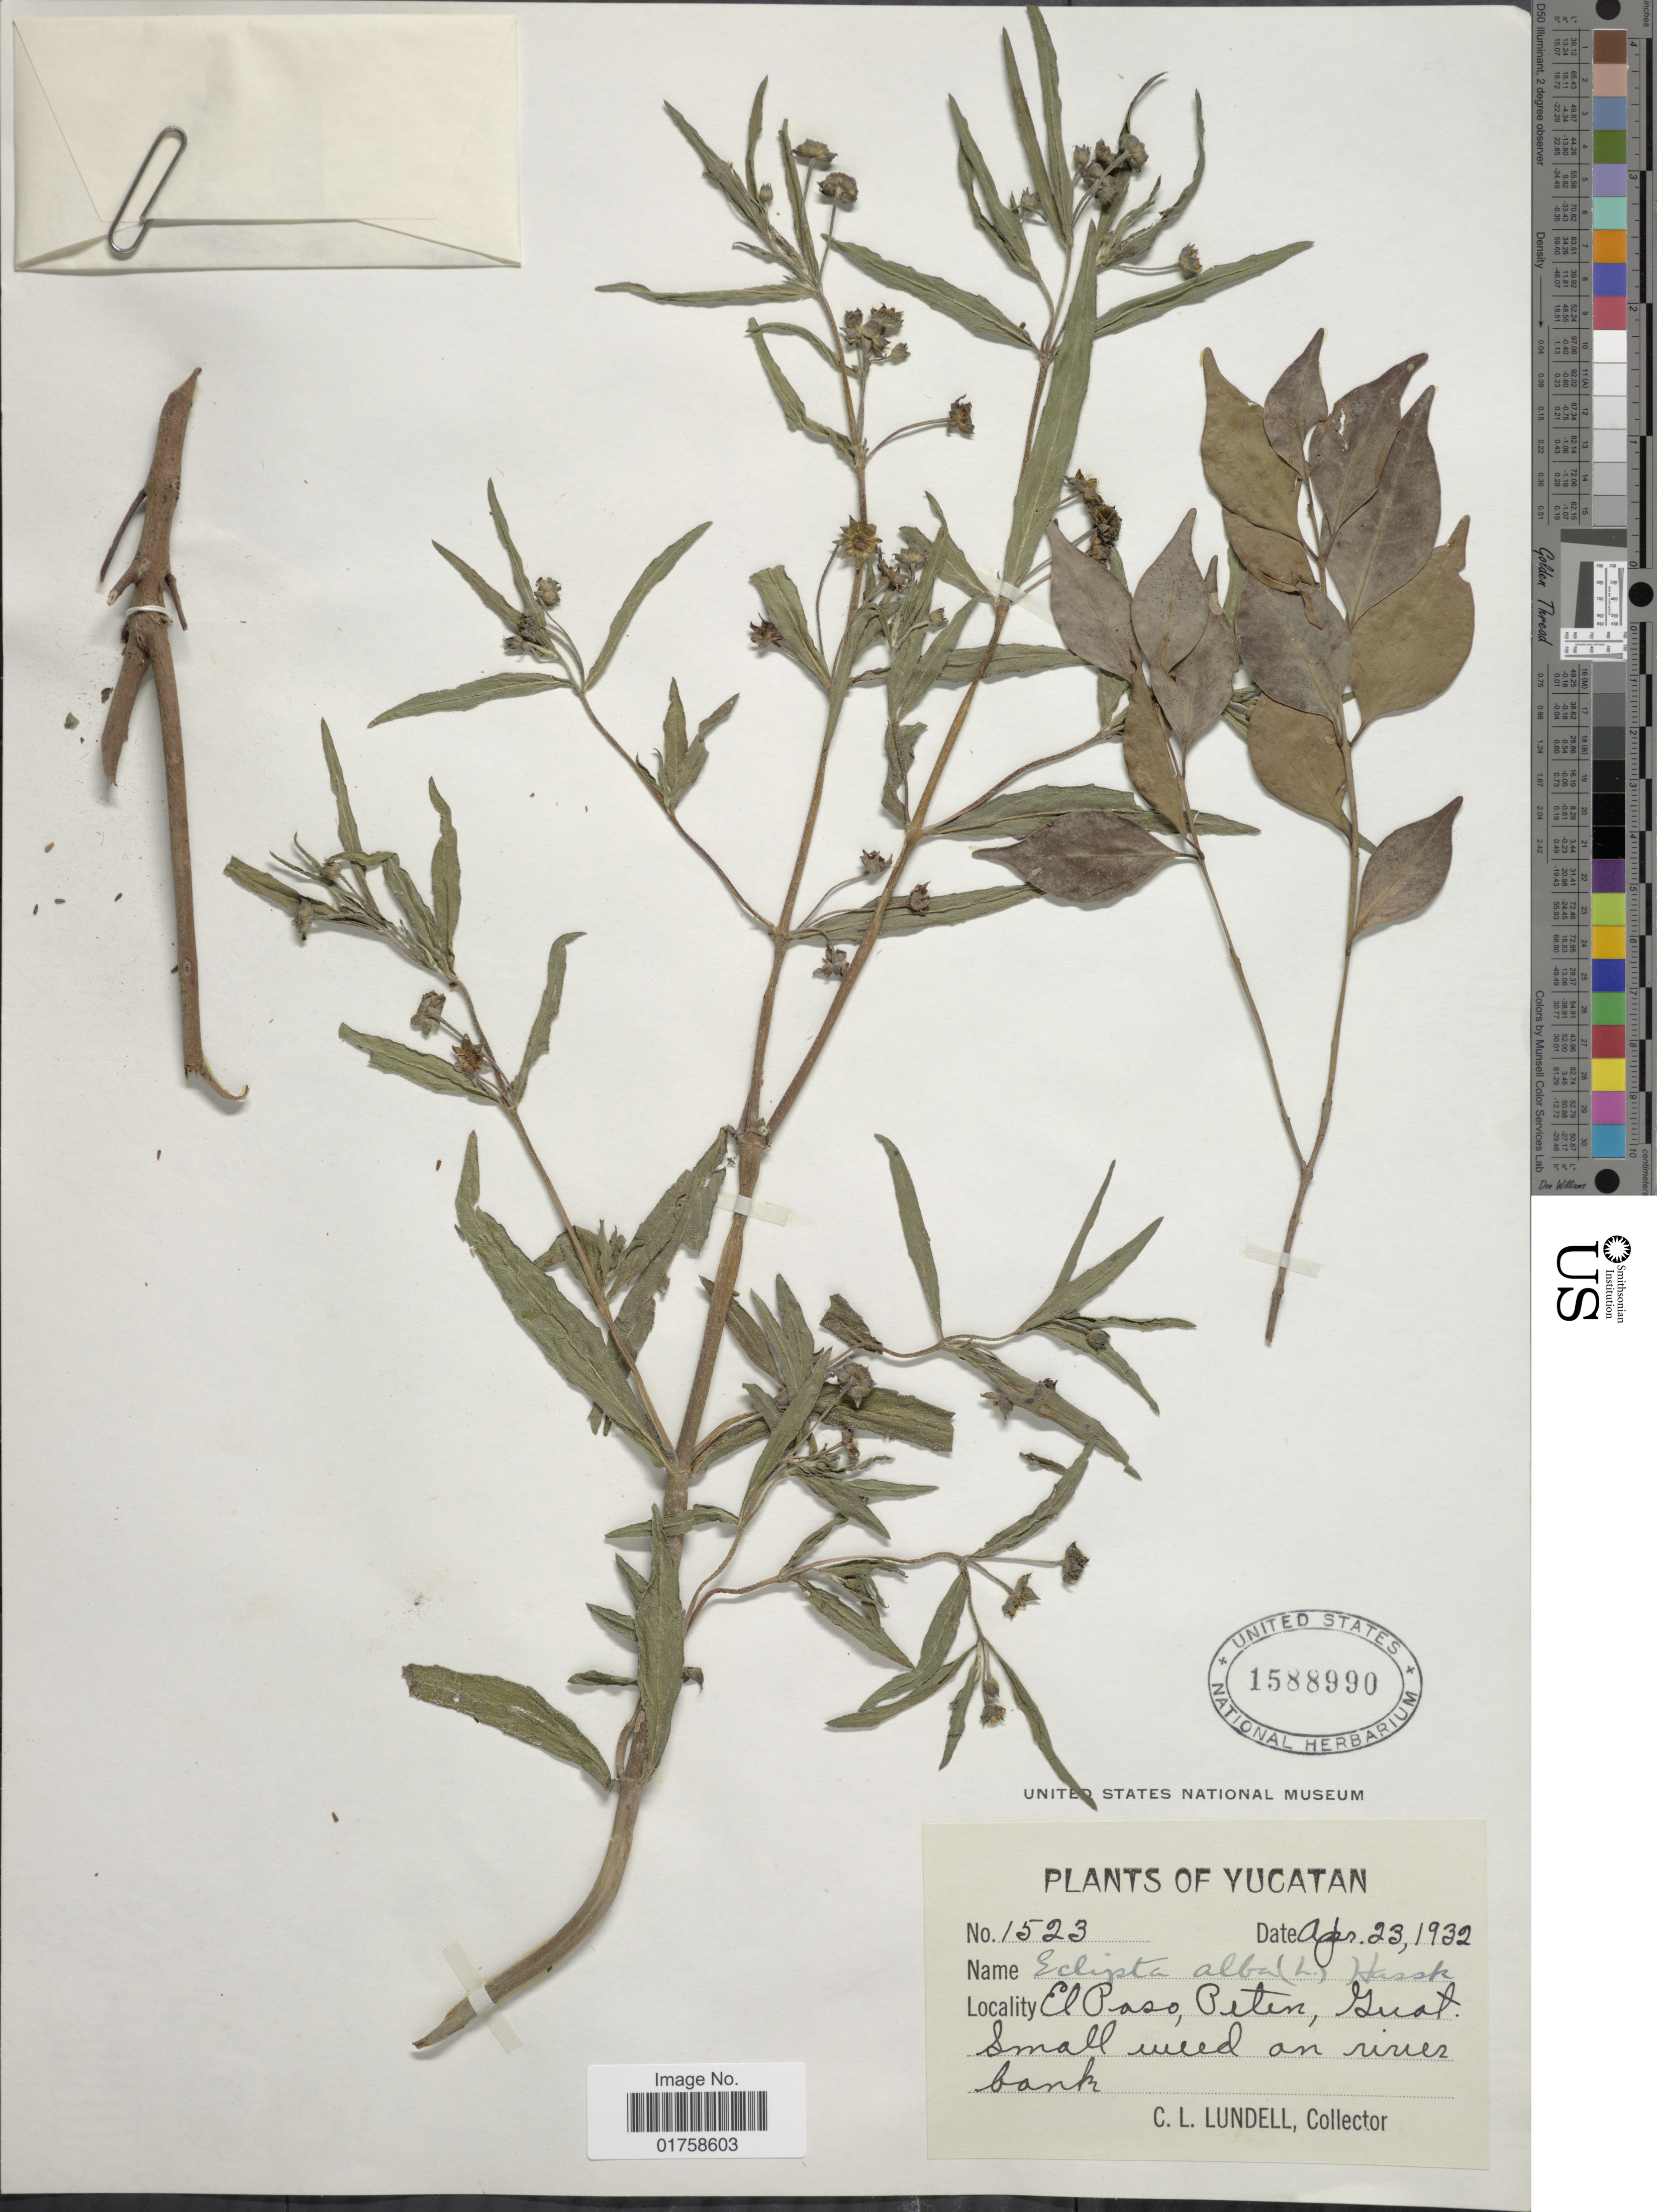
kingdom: Plantae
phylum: Tracheophyta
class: Magnoliopsida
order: Asterales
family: Asteraceae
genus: Eclipta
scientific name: Eclipta alba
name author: (L.) Hassk.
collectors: C. L. Lundell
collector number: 1523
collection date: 1932-04-23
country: Mexico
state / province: Yucatán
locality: Yucatán. El Paso, Peten, Guat. small weed on river bank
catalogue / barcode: US 1588990